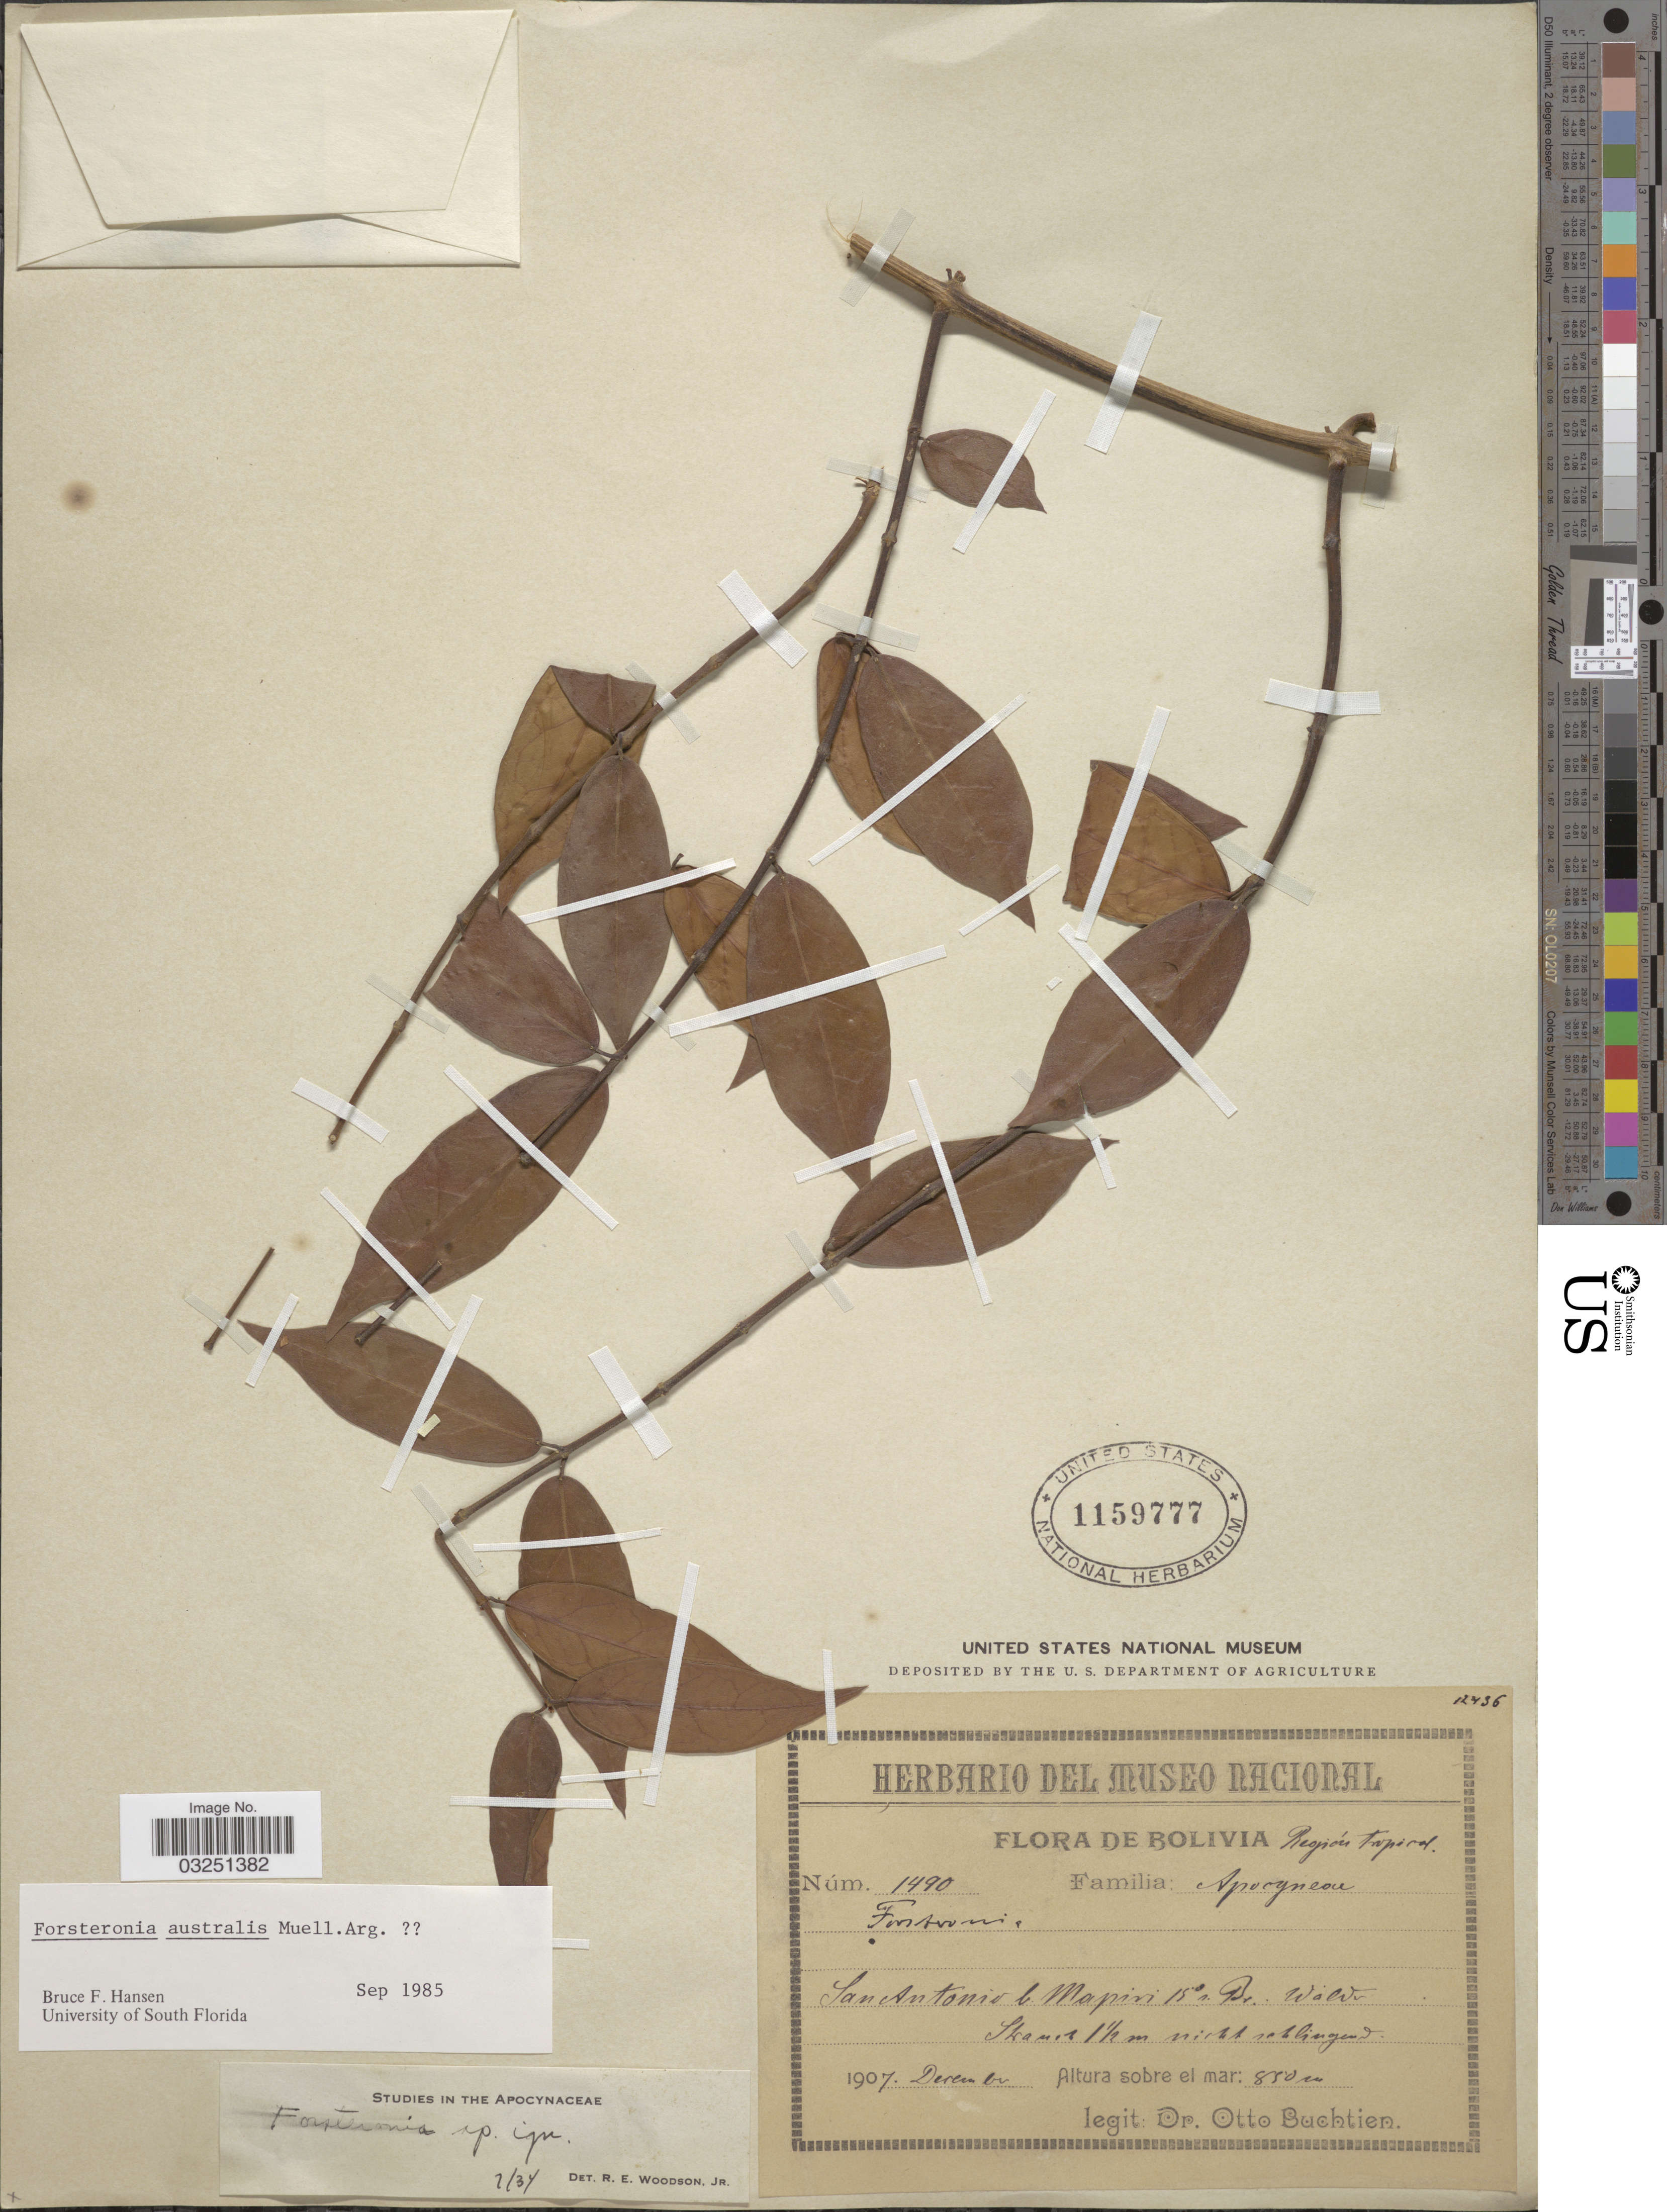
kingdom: Plantae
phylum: Tracheophyta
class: Magnoliopsida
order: Gentianales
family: Apocynaceae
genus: Forsteronia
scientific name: Forsteronia australis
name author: Müll. Arg.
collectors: O. Buchtien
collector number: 1490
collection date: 1907-12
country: Bolivia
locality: San Antionio b. Mapiri 15° n. Br. Walve.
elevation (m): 850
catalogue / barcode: US 1159777